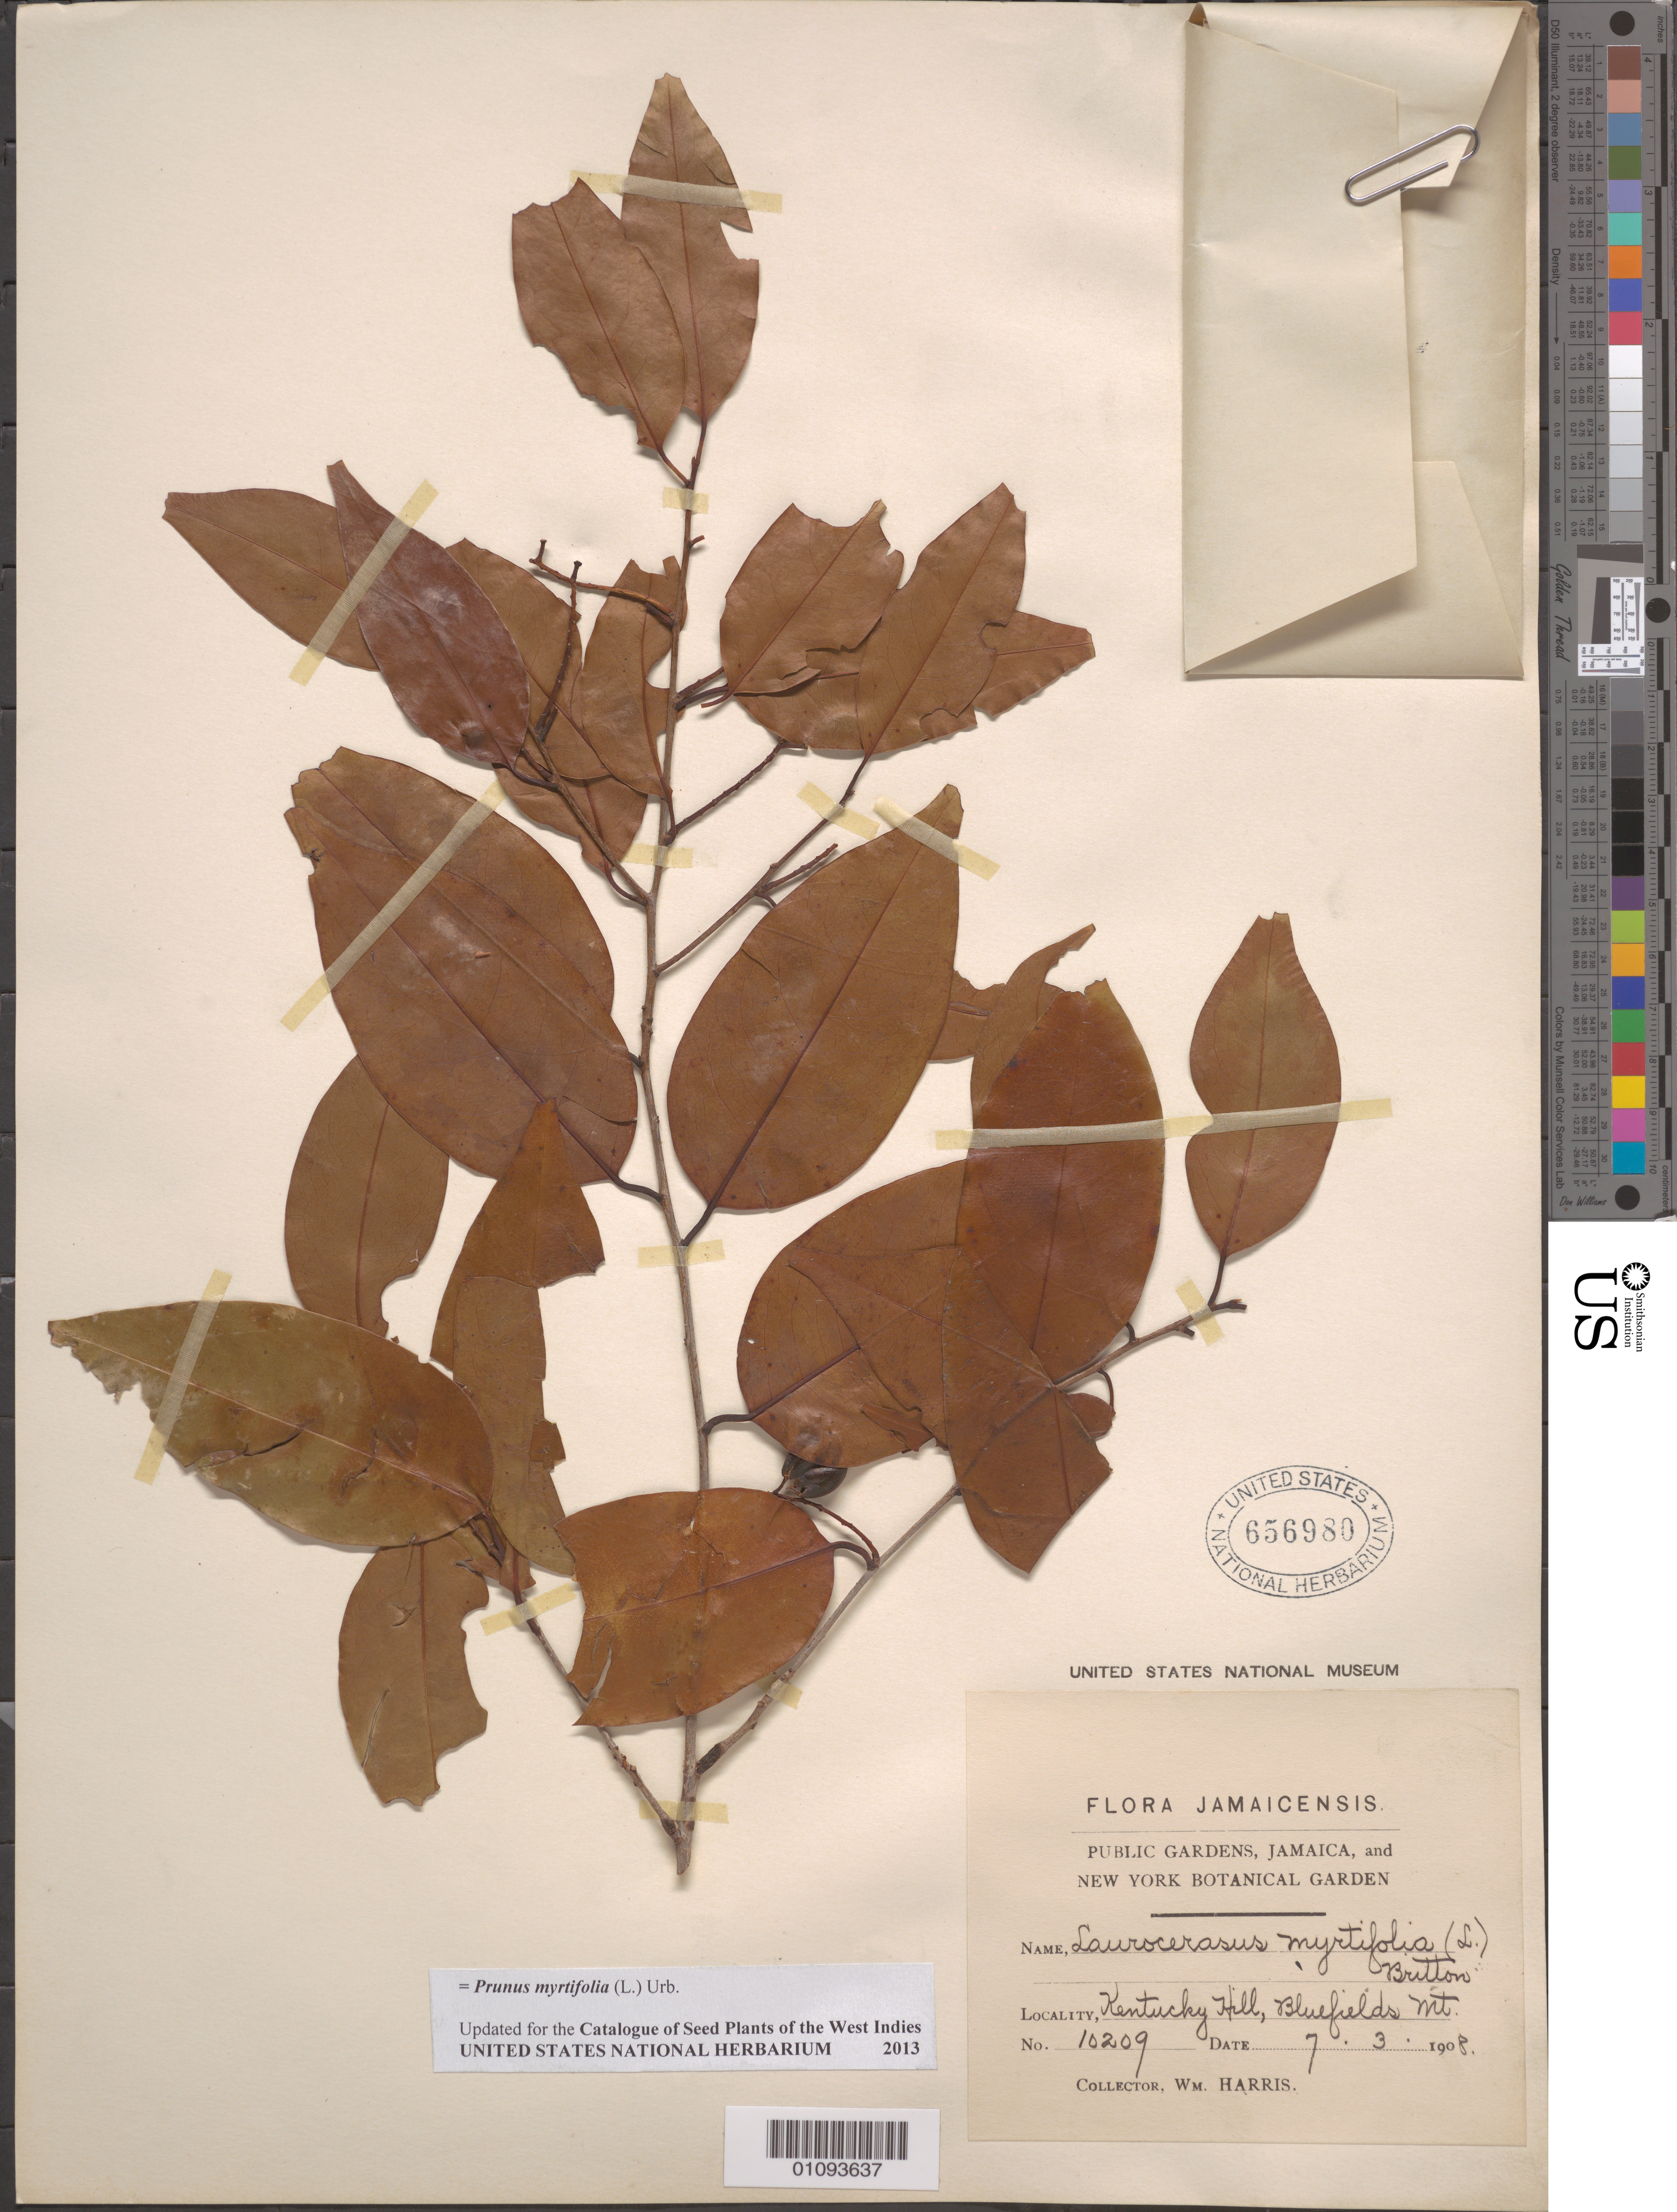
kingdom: Plantae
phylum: Tracheophyta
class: Magnoliopsida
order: Rosales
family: Rosaceae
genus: Prunus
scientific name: Prunus myrtifolia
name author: (L.) Urb.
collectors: W. Harris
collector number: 10209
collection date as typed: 07 Mar 1908 or 03 Jul 1908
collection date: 1908-03-07 or 1908-07-03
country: Jamaica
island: Jamaica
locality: Kentucky Hill, Bluefields MT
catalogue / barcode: US 656980